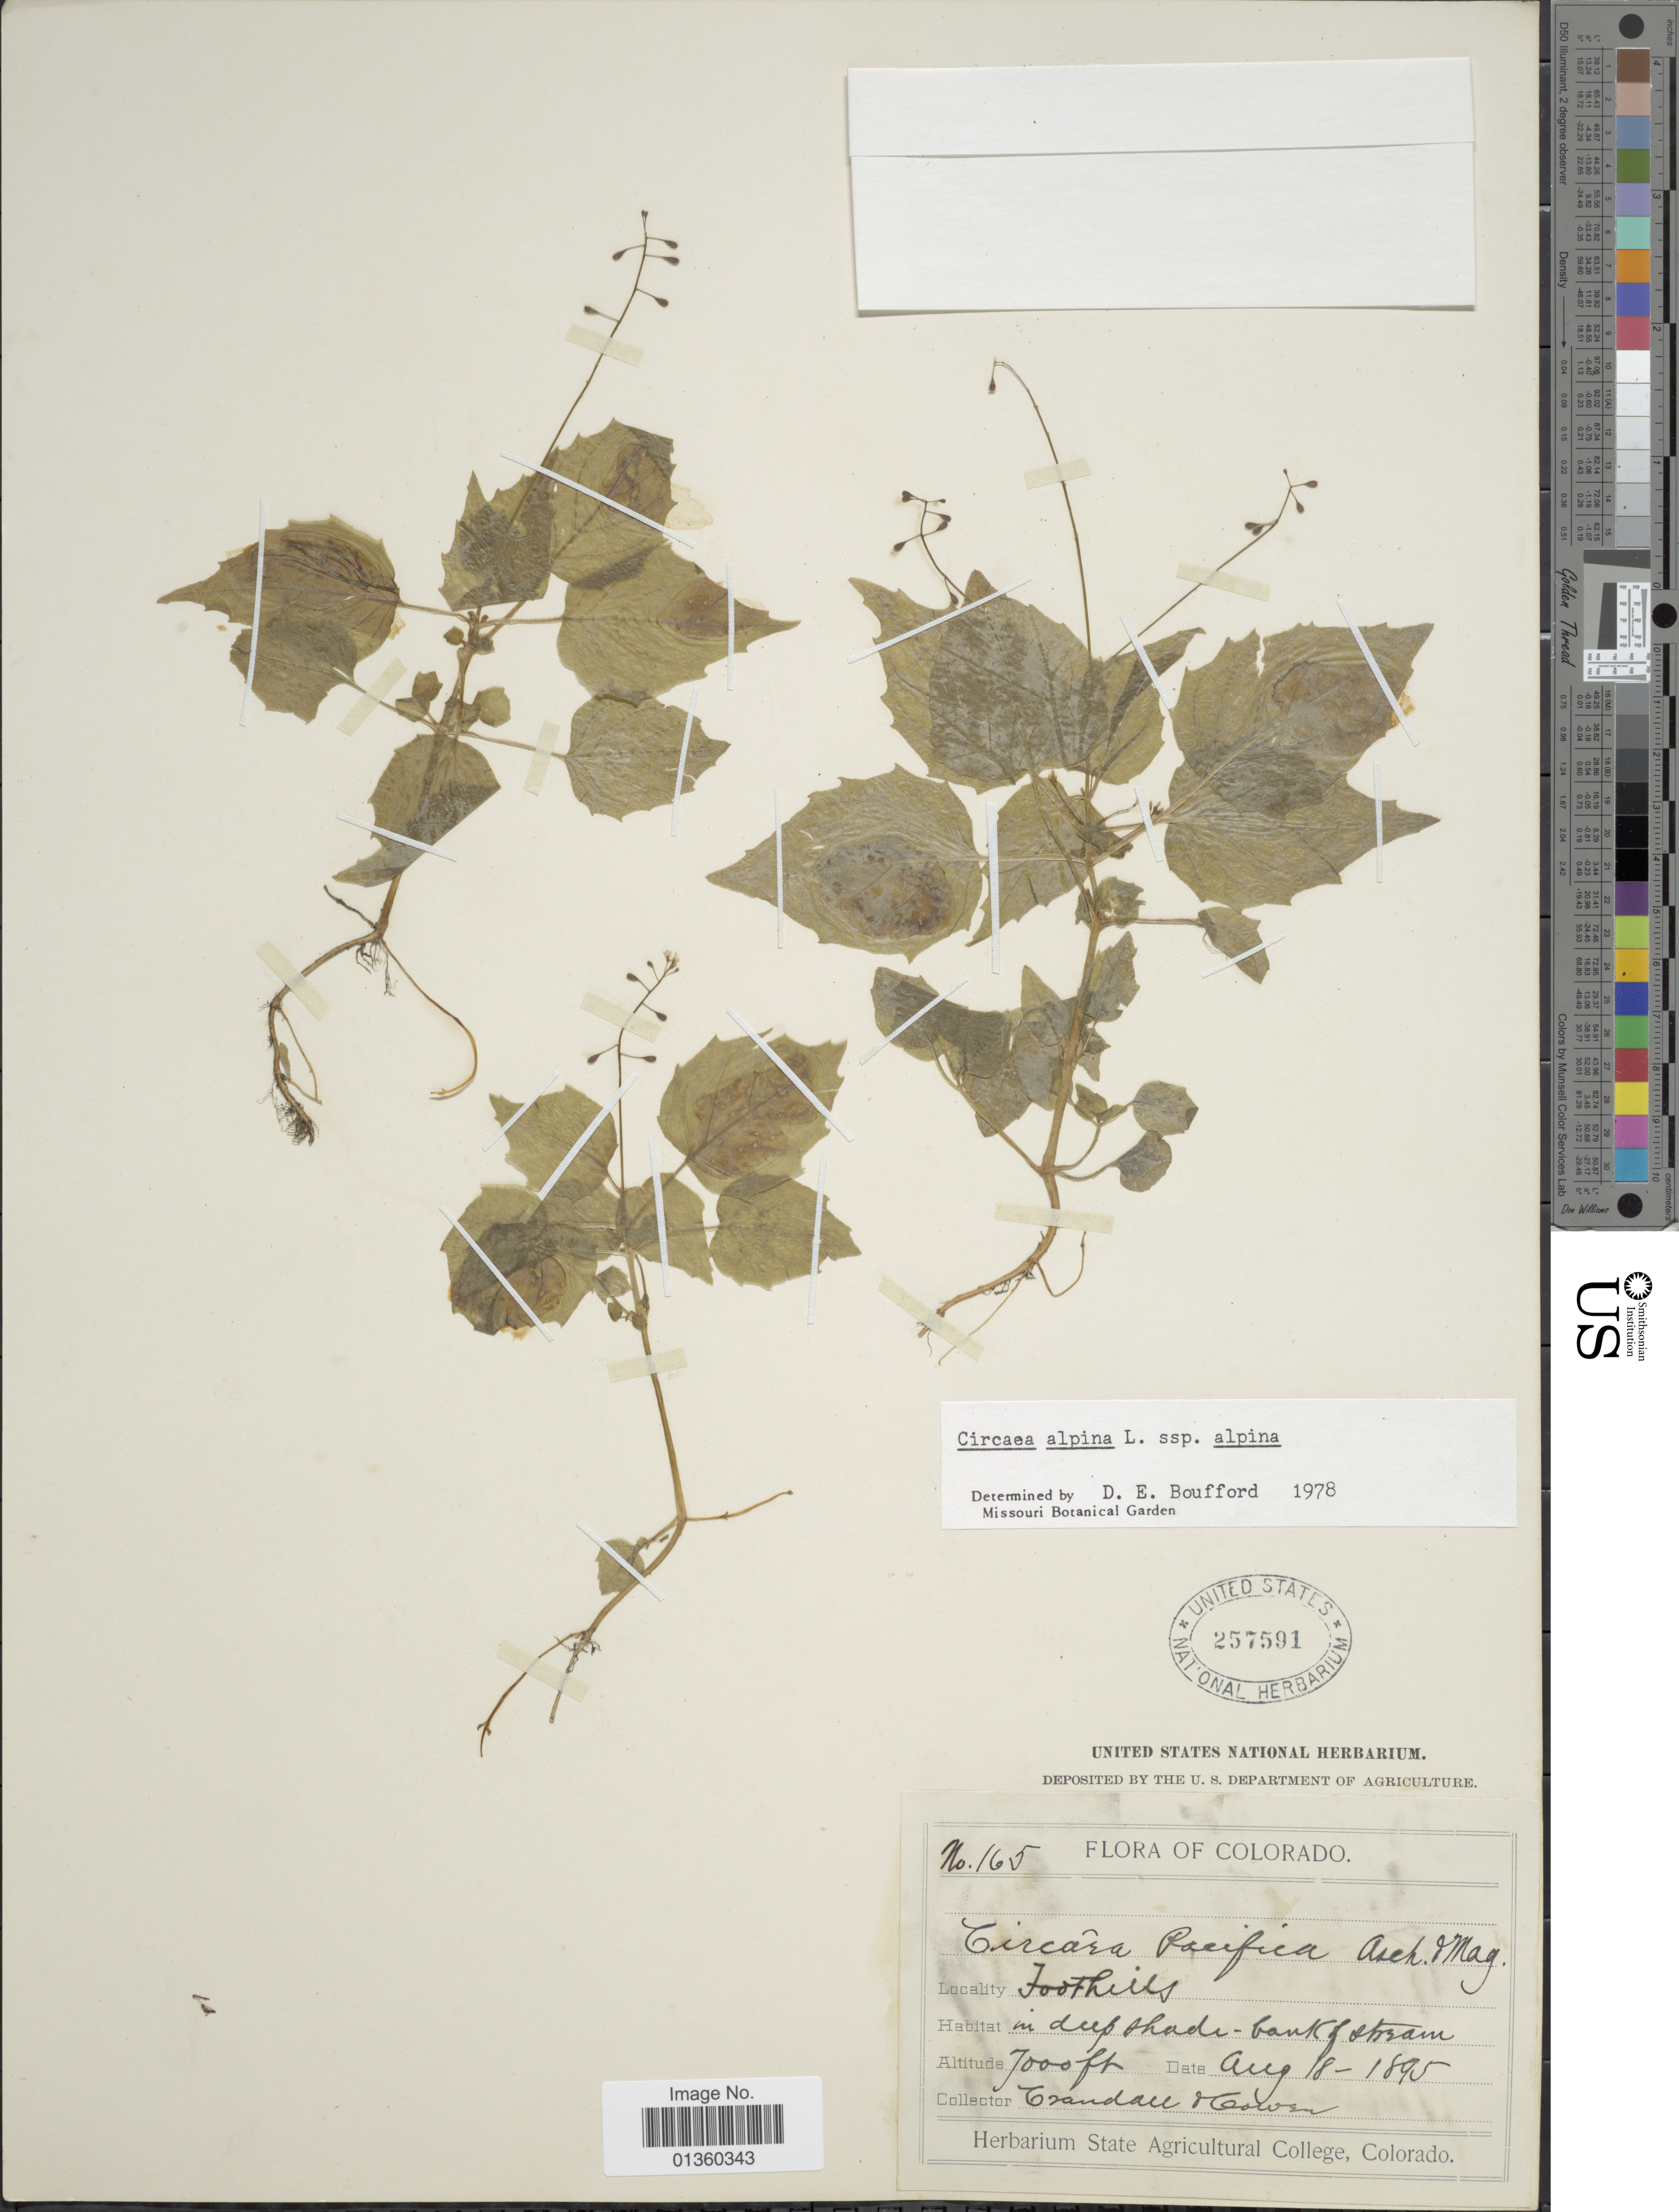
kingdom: Plantae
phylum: Tracheophyta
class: Magnoliopsida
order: Myrtales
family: Onagraceae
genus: Circaea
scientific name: Circaea alpina subsp. alpina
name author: L.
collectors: -. Crandall & -. Cowen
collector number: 165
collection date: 1895-08-18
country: United States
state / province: Colorado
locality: Foothills in deep shade bank of stream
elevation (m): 2134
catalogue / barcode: US 257591